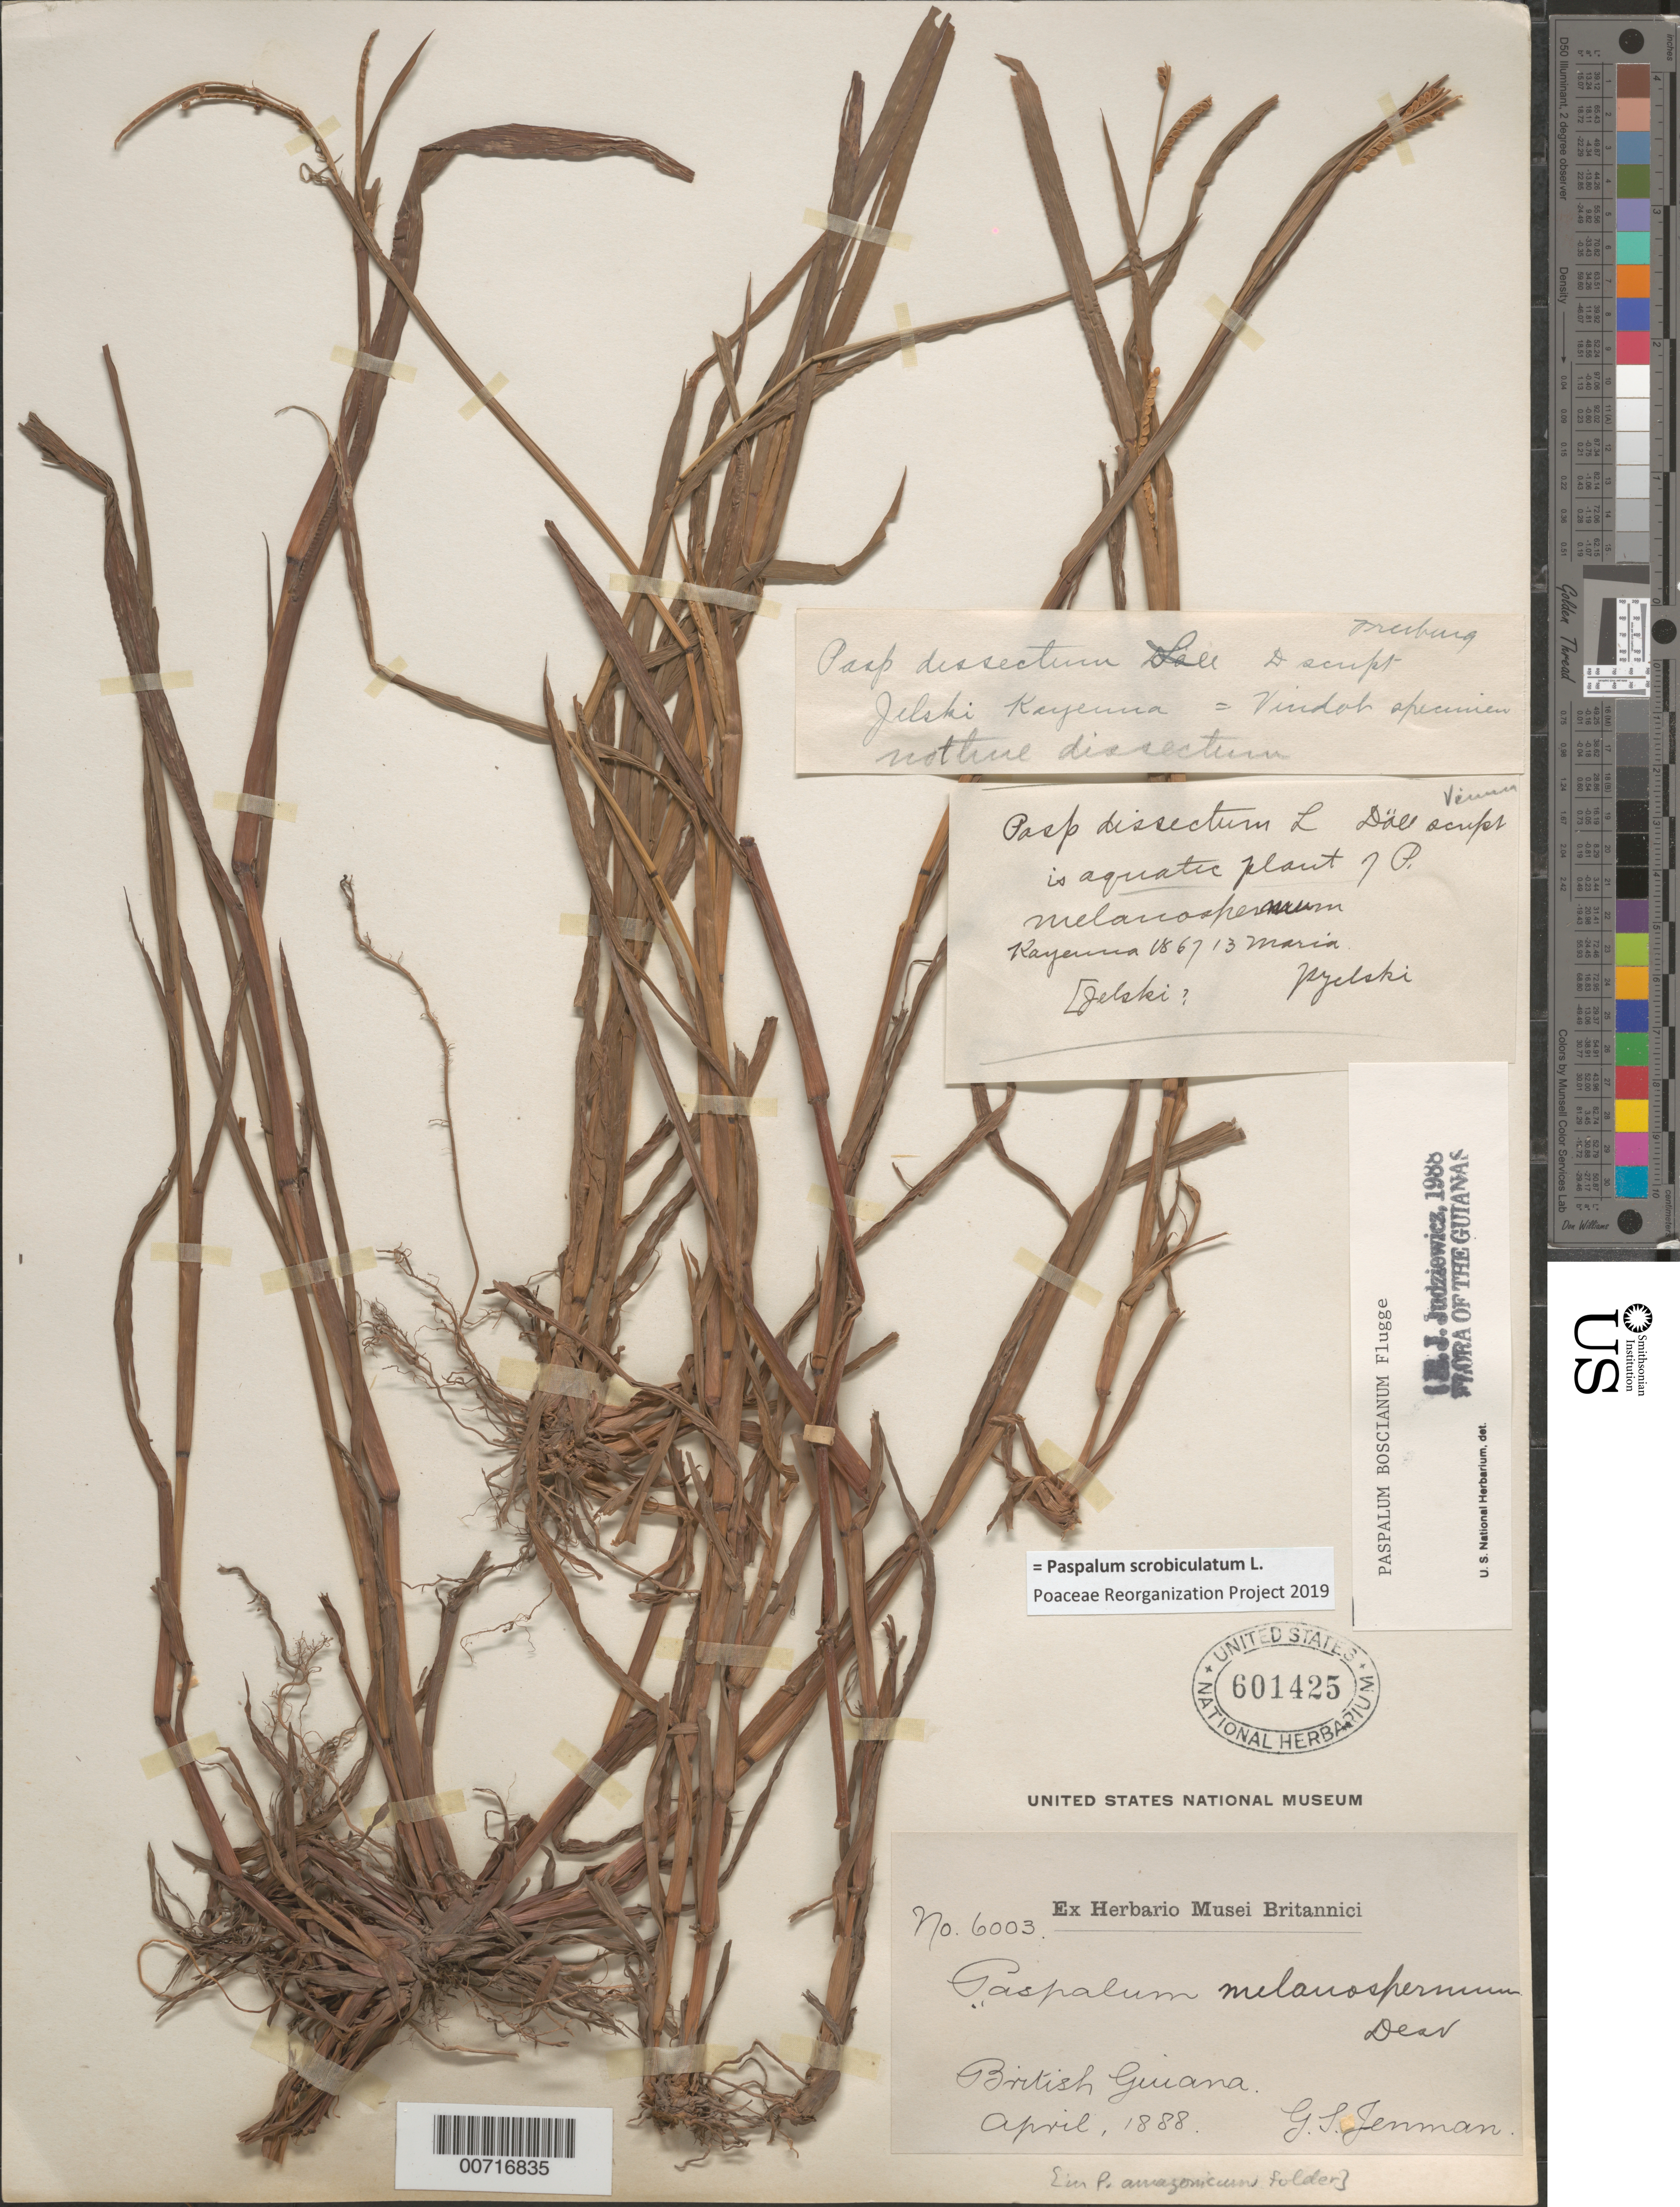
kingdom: Plantae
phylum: Tracheophyta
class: Liliopsida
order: Poales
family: Poaceae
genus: Paspalum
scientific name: Paspalum boscianum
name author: Flüggé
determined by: Judziewicz, E. J.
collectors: G. S. Jenman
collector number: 6003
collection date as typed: April 1888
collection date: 1888-04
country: Guyana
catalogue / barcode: US 601425